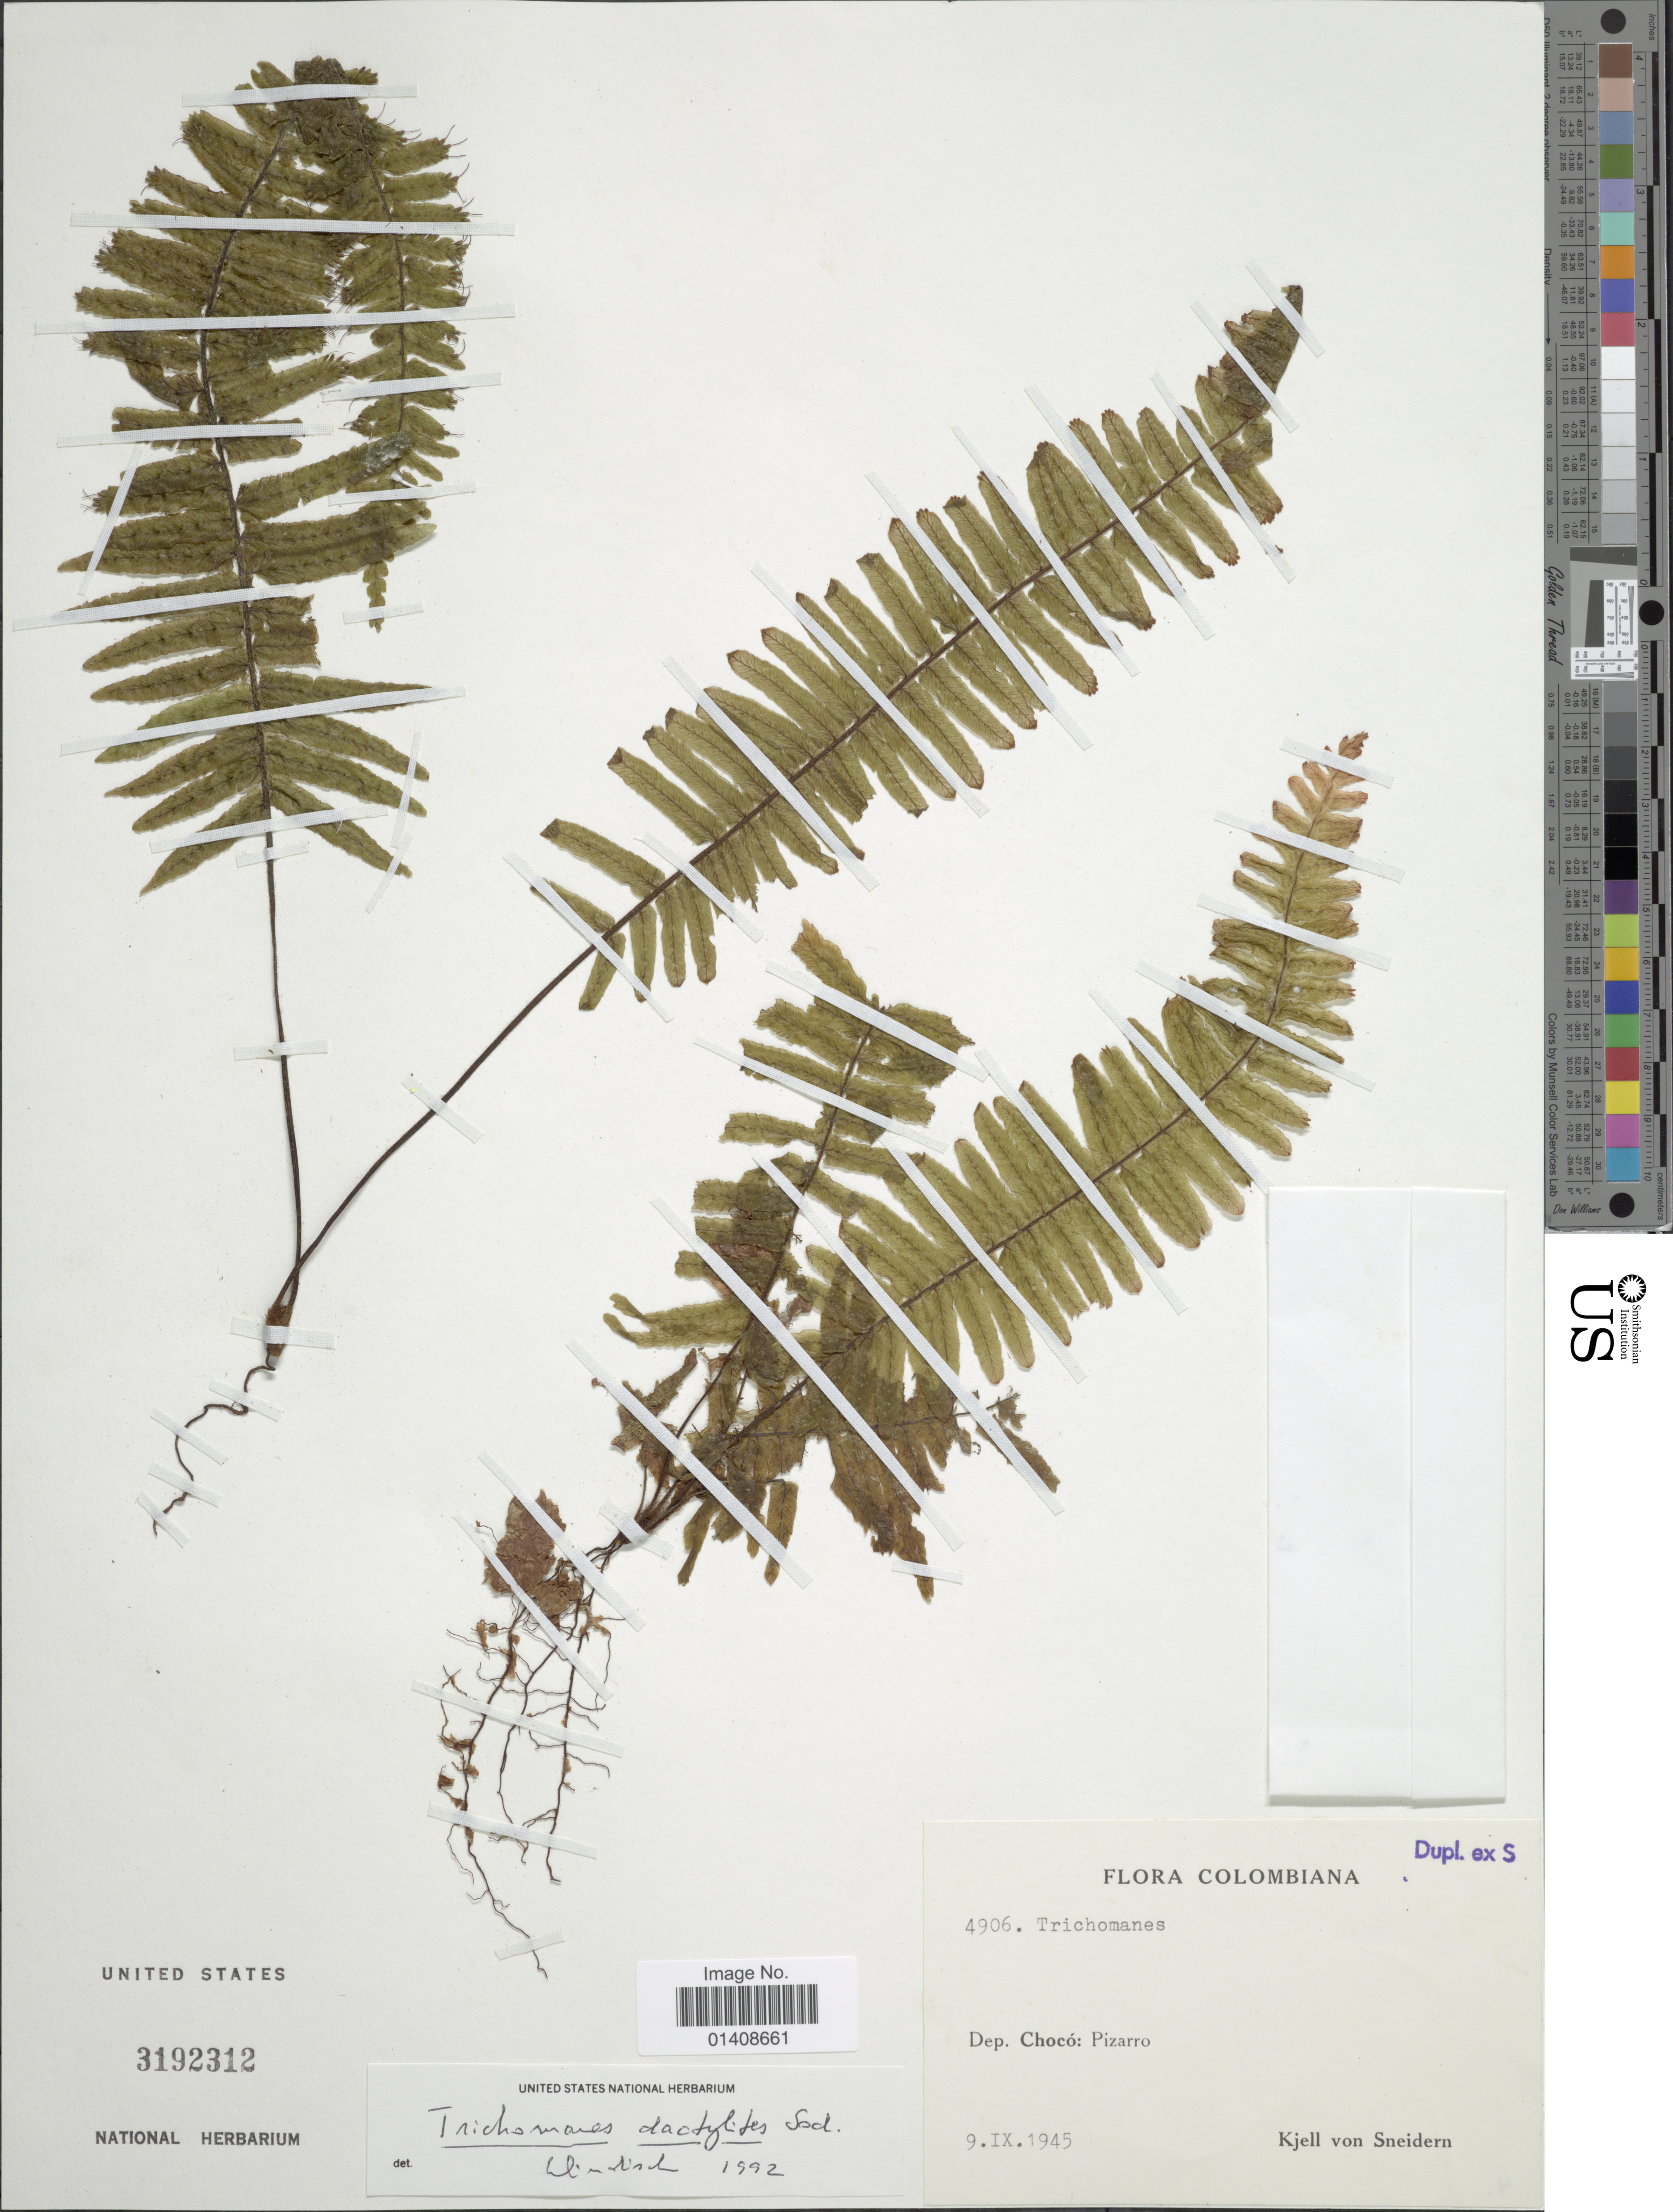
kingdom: Plantae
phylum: Tracheophyta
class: Polypodiopsida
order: Hymenophyllales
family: Hymenophyllaceae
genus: Trichomanes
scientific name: Trichomanes dactylites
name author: Sodiro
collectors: K. von Sneidern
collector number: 4906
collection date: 1945-09-09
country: Colombia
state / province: Chocó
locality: Pizarro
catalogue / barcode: US 3192312